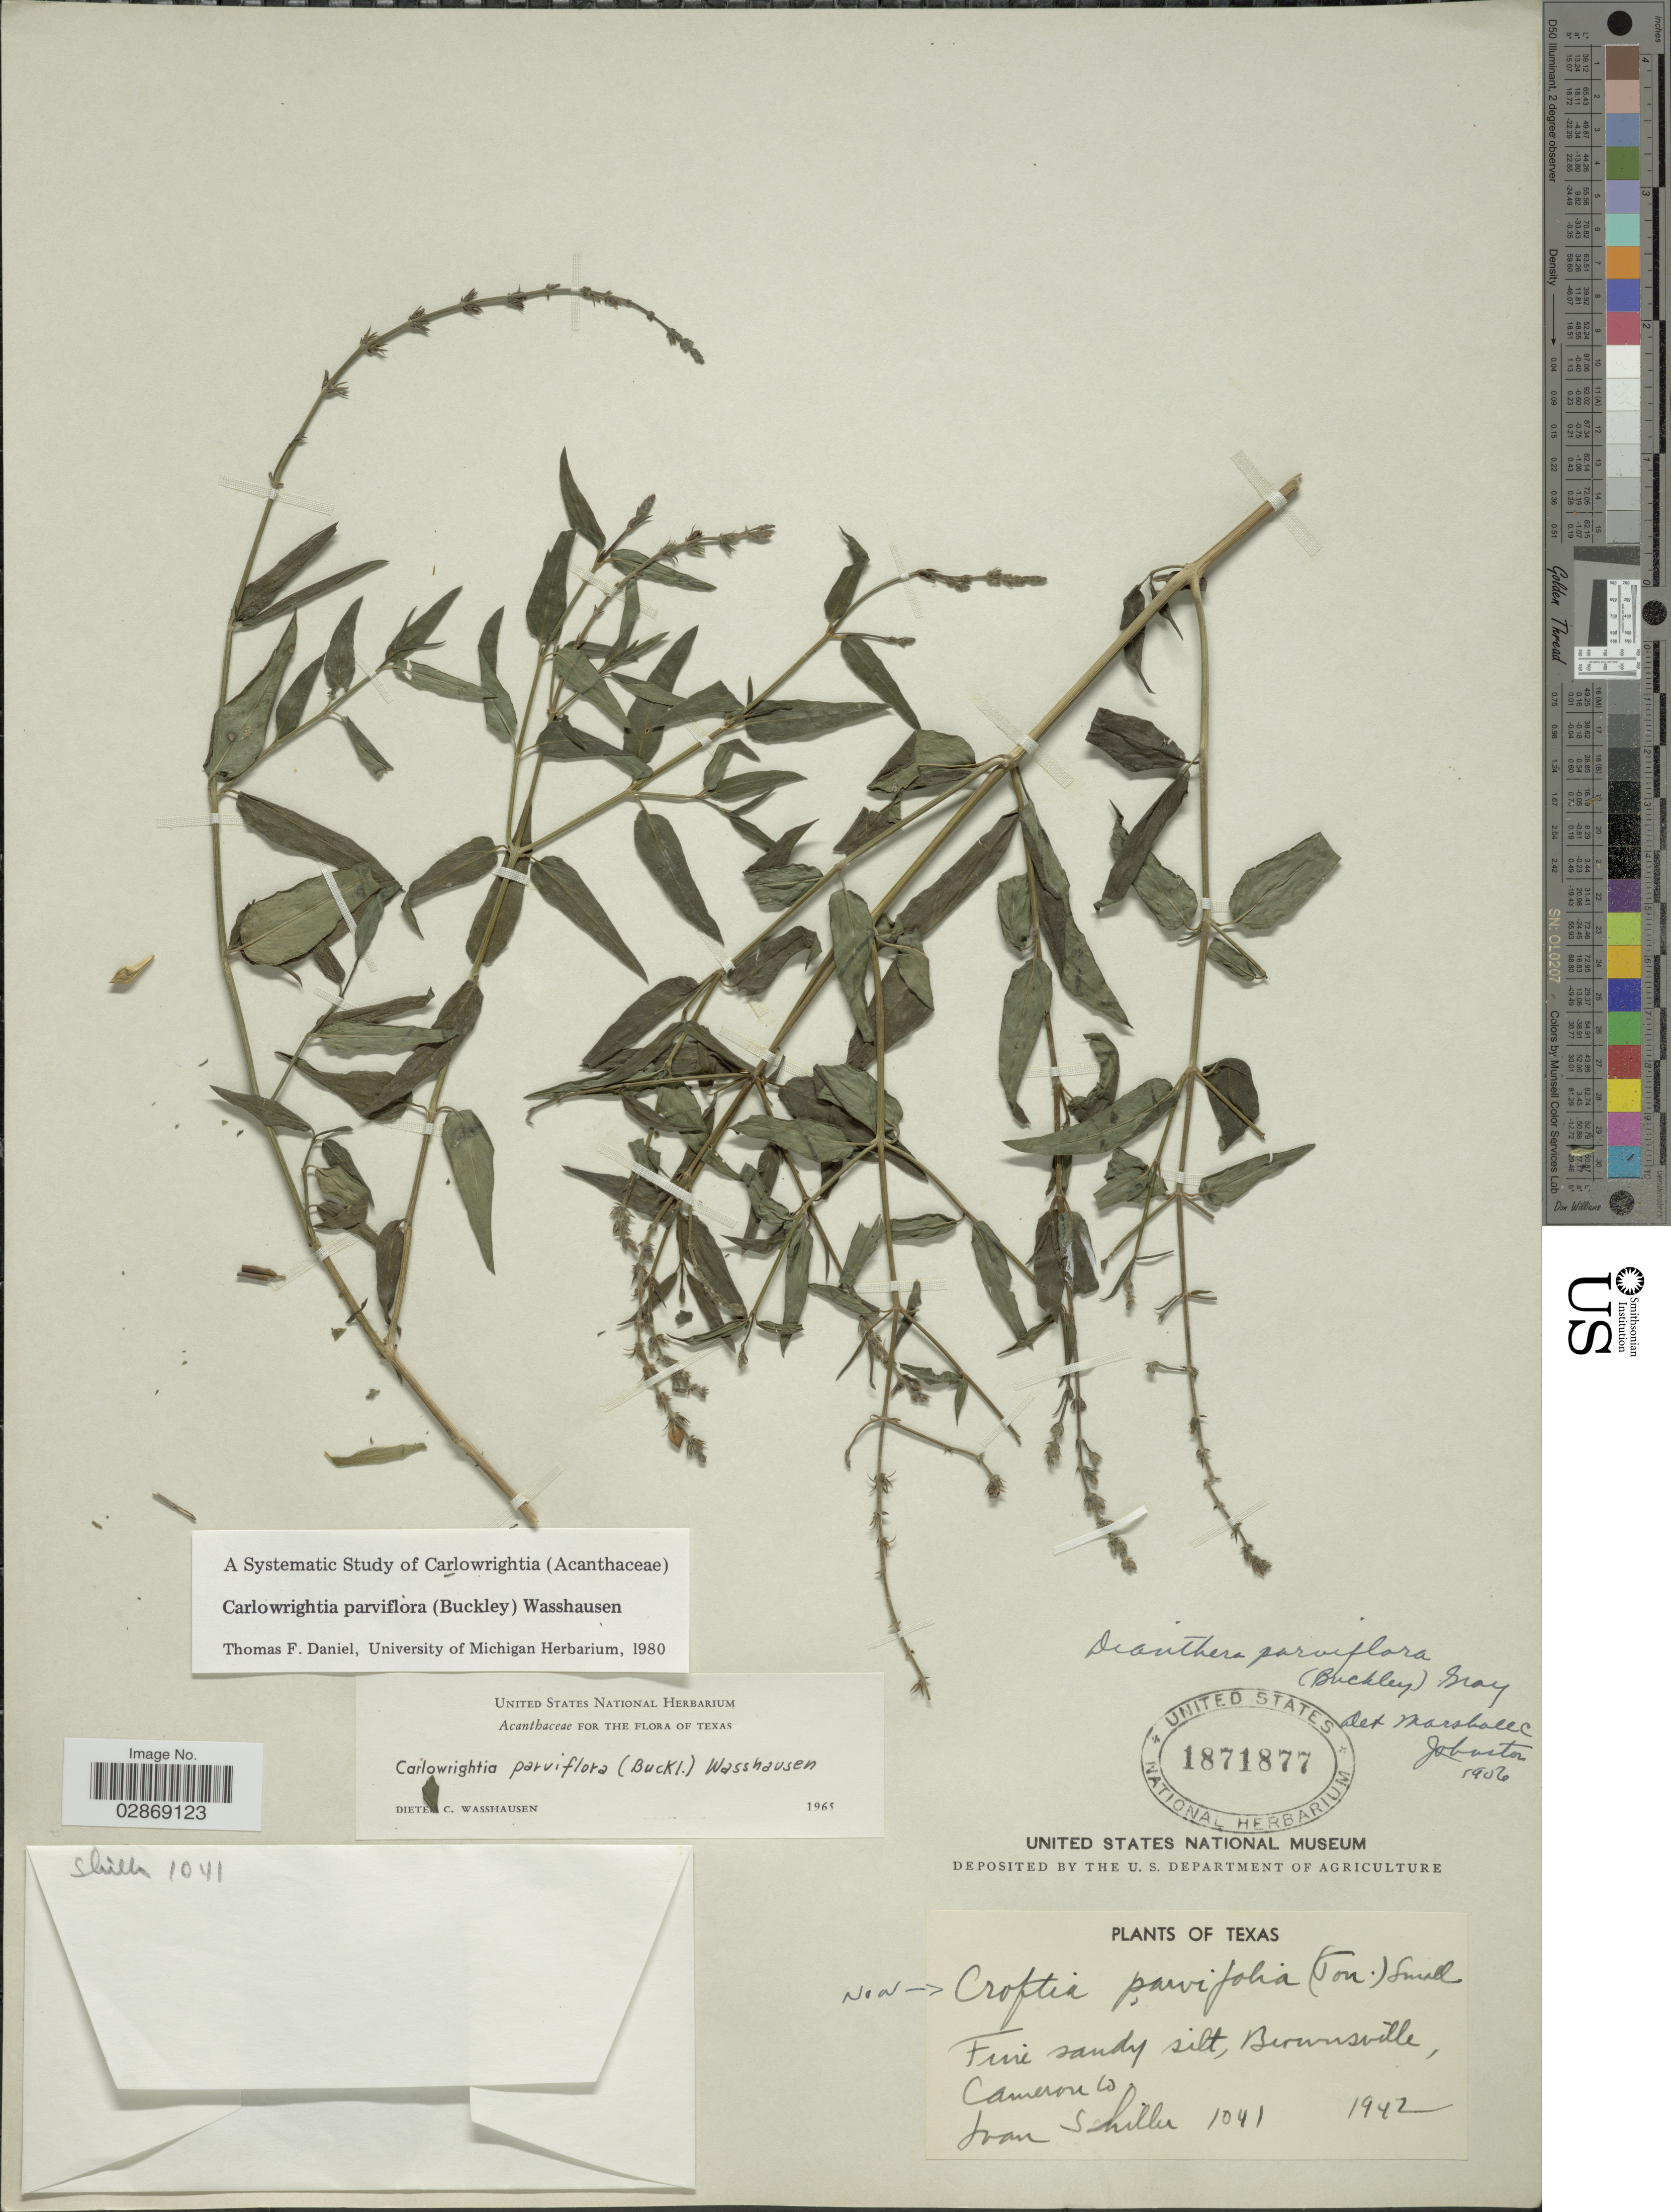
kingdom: Plantae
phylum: Tracheophyta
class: Magnoliopsida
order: Lamiales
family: Acanthaceae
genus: Carlowrightia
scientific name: Carlowrightia parvifolia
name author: Brandegee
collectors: I. Shiller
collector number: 1041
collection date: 1942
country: United States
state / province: Texas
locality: Brownsville, Cameron Co.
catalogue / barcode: US 1871877